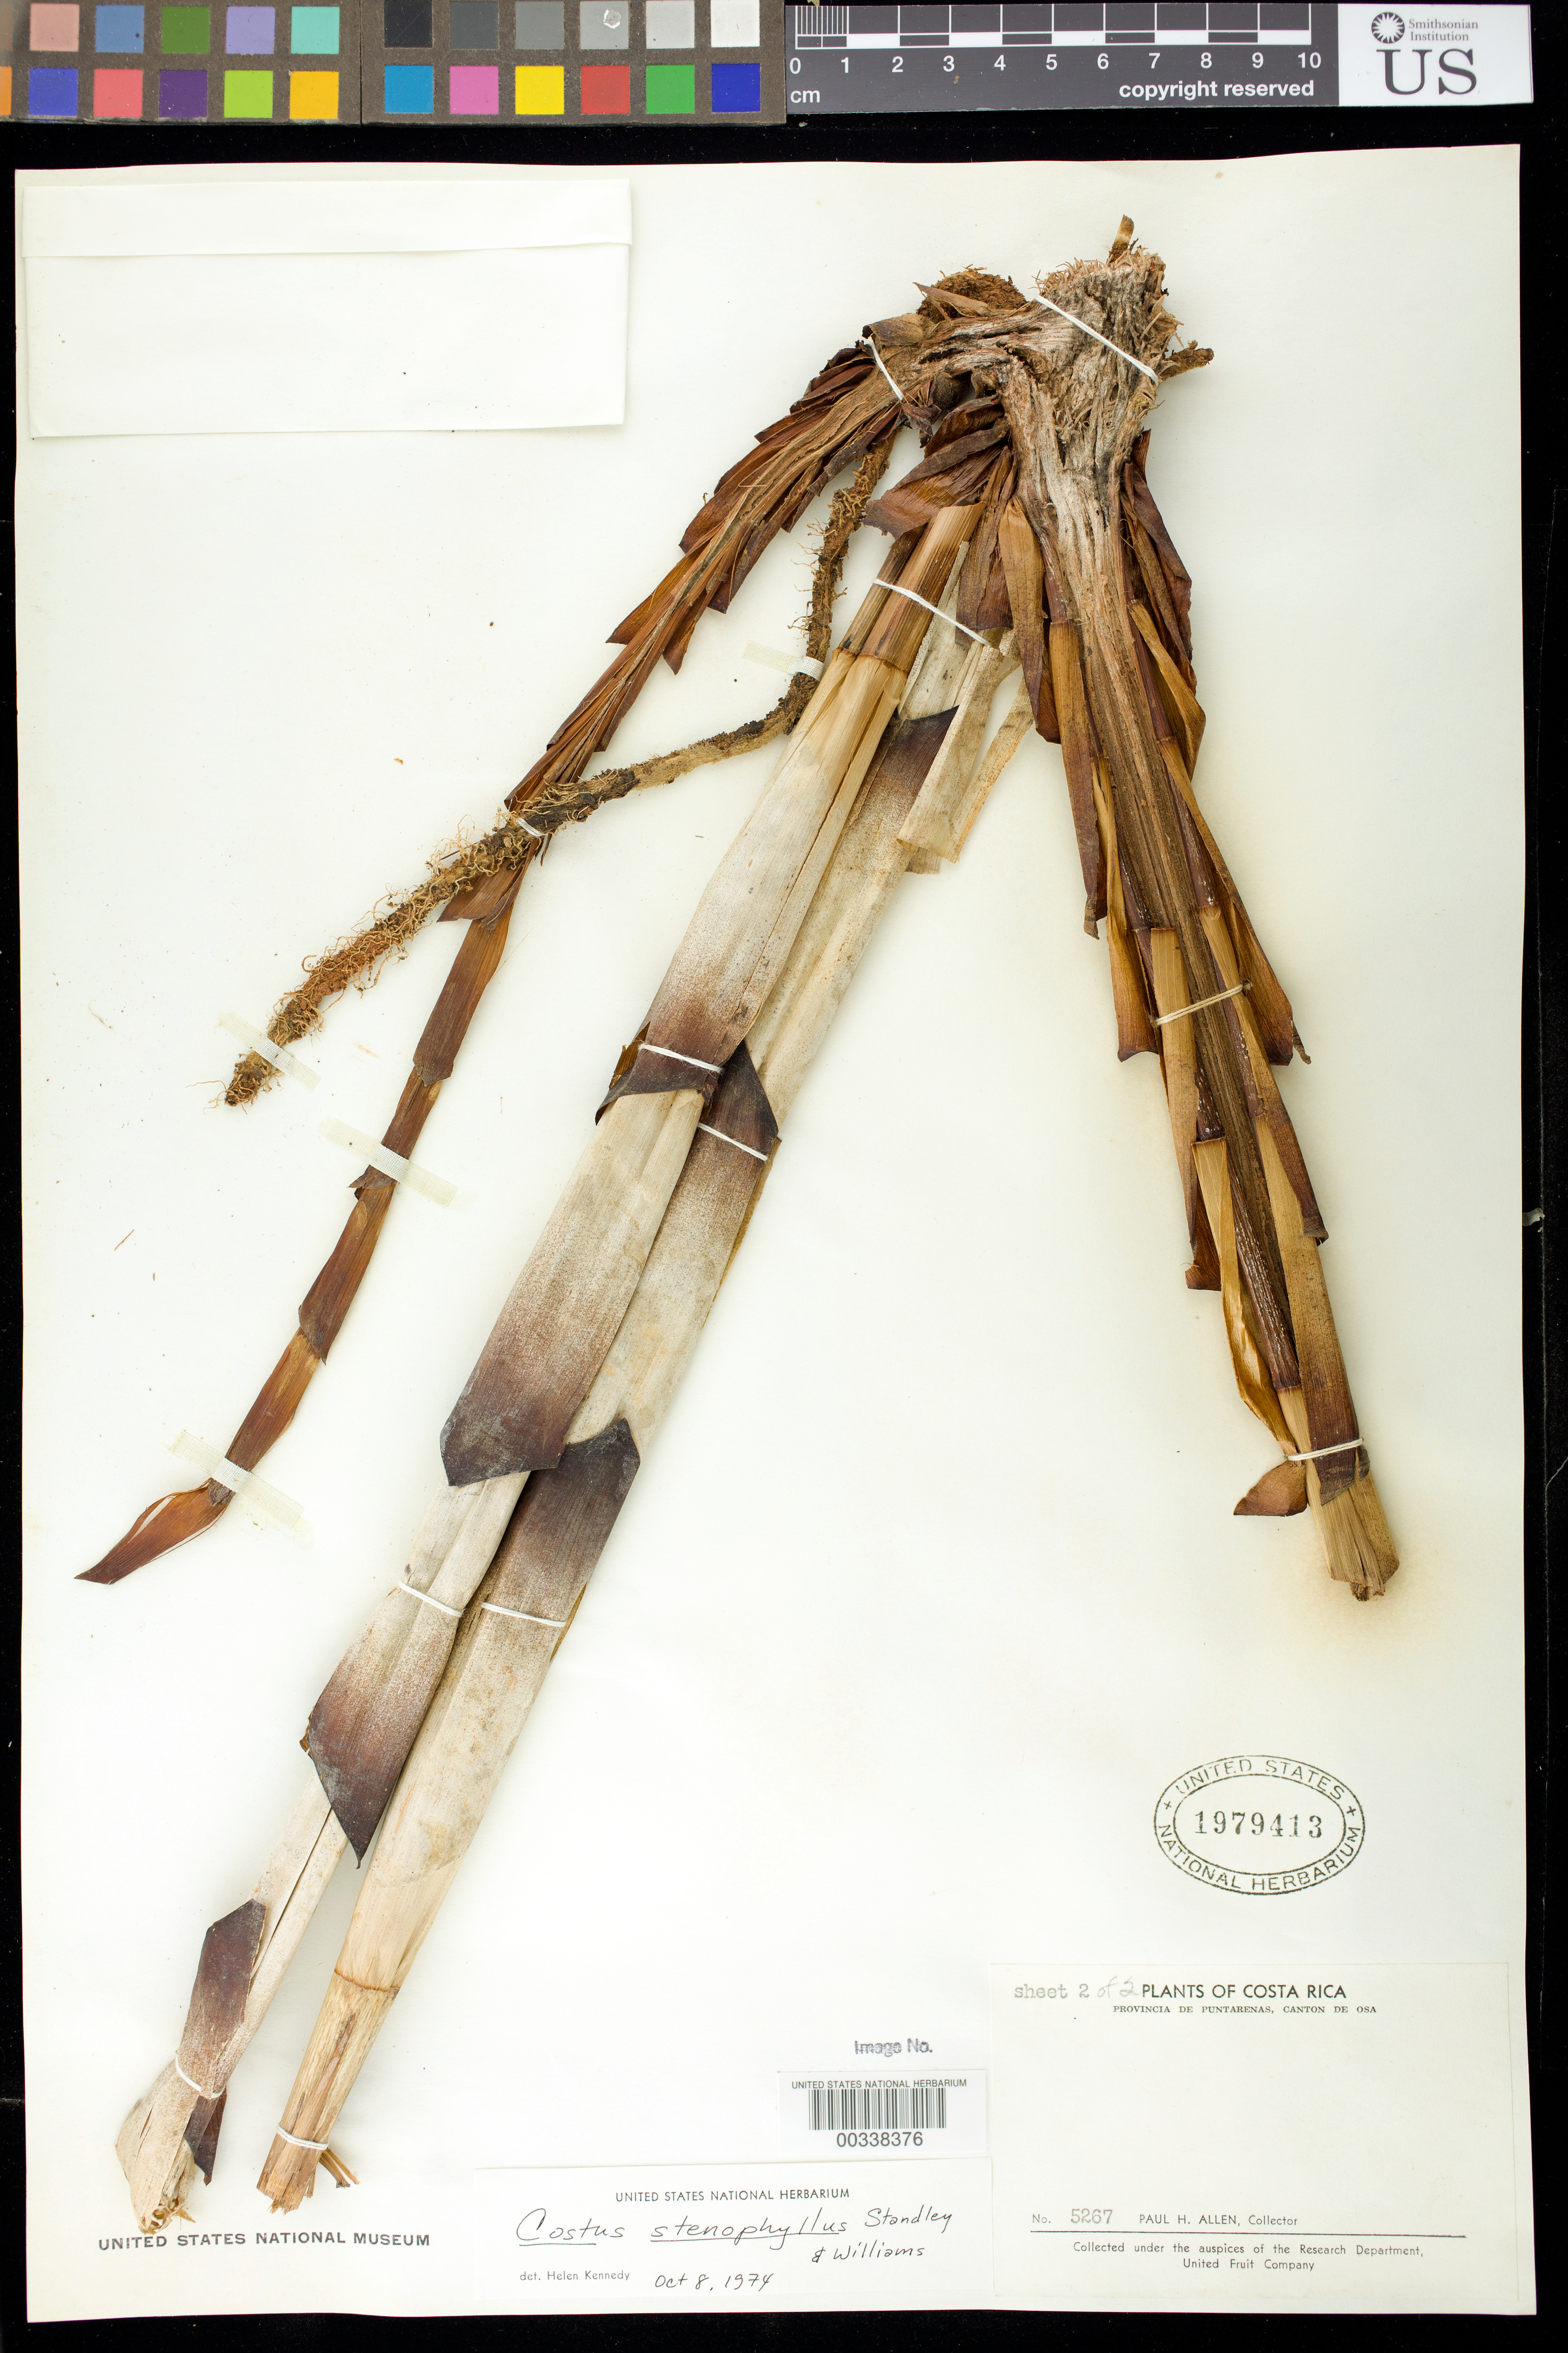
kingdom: Plantae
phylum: Tracheophyta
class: Liliopsida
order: Zingiberales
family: Costaceae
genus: Costus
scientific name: Costus stenophyllus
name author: Standl. & L.O. Williams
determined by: Kennedy, Helen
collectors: P. H. Allen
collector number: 5267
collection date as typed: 16 Apr 1949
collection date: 1949-04-16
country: Costa Rica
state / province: Puntarenas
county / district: Osa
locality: Canton de Osa, Golfo Dulce Area, vicinity of Esquinas Experiment Station, sea level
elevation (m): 0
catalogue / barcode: US 1979413